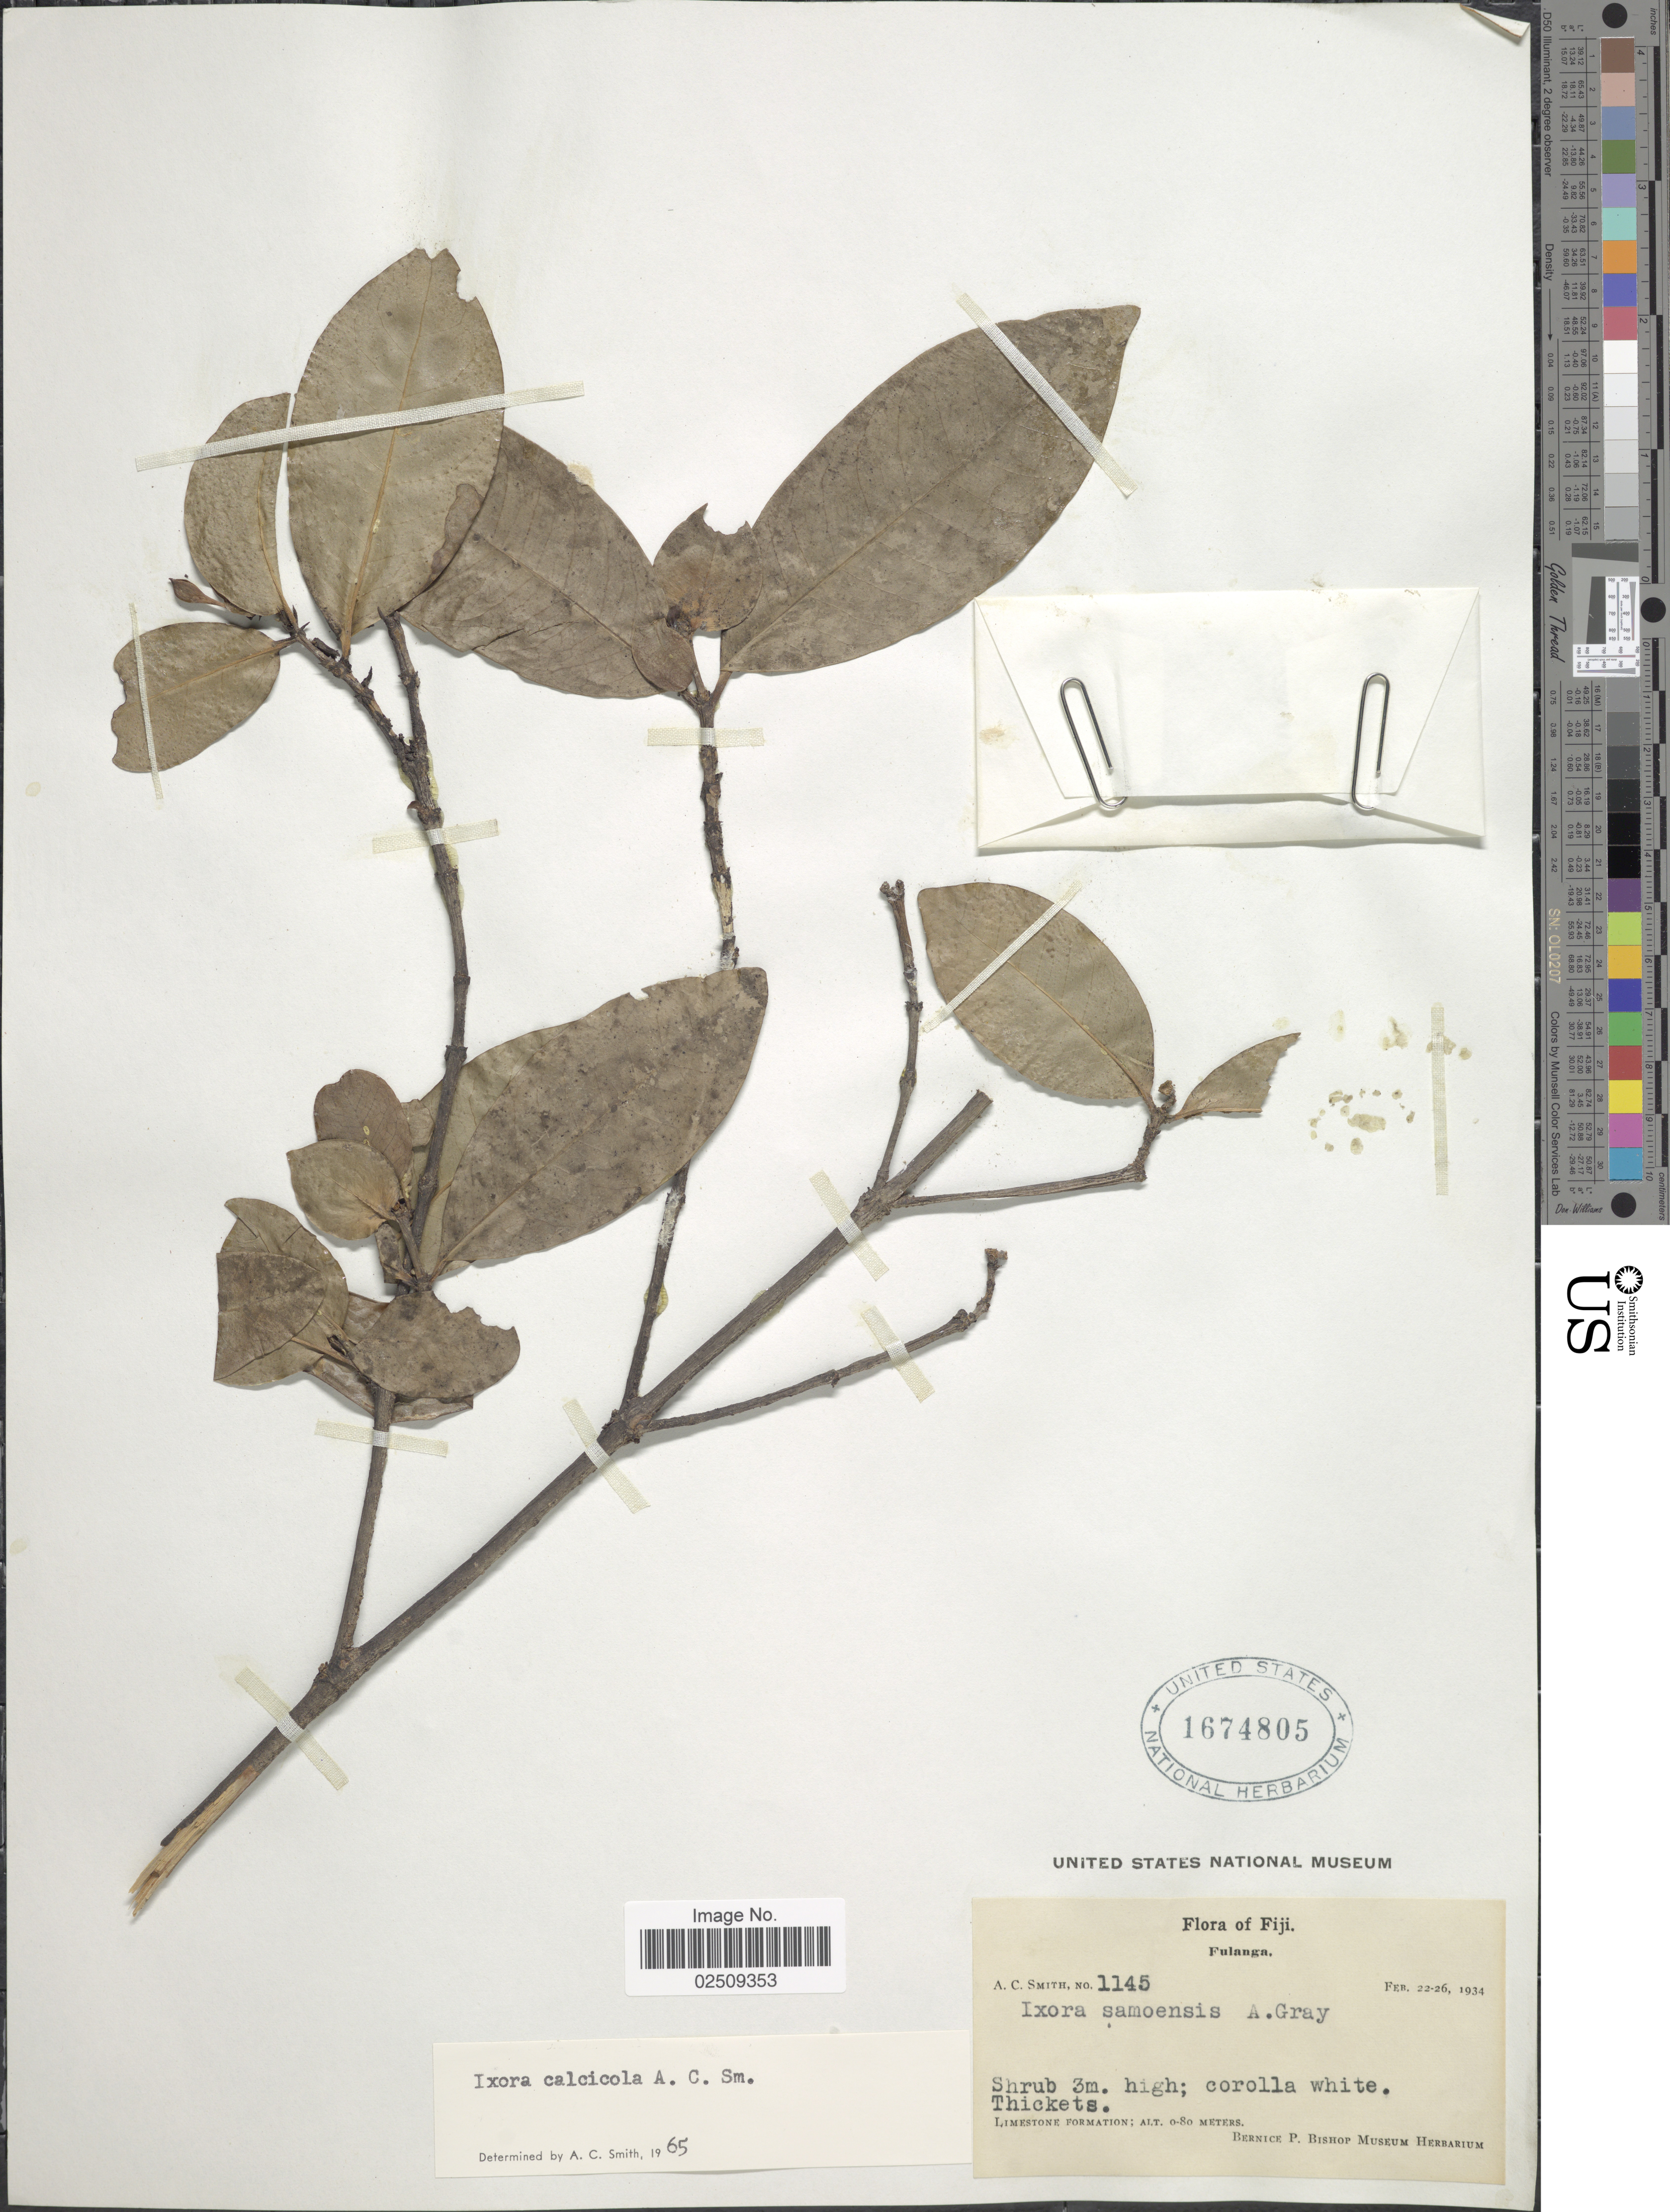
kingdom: Plantae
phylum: Tracheophyta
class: Magnoliopsida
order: Gentianales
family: Rubiaceae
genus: Ixora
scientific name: Ixora calcicola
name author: A.C. Sm.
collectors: A. C. Smith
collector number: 1145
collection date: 1934-02-22/1934-02-26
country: Fiji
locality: Fulanga. Limestone formation.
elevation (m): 0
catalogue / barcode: US 1674805